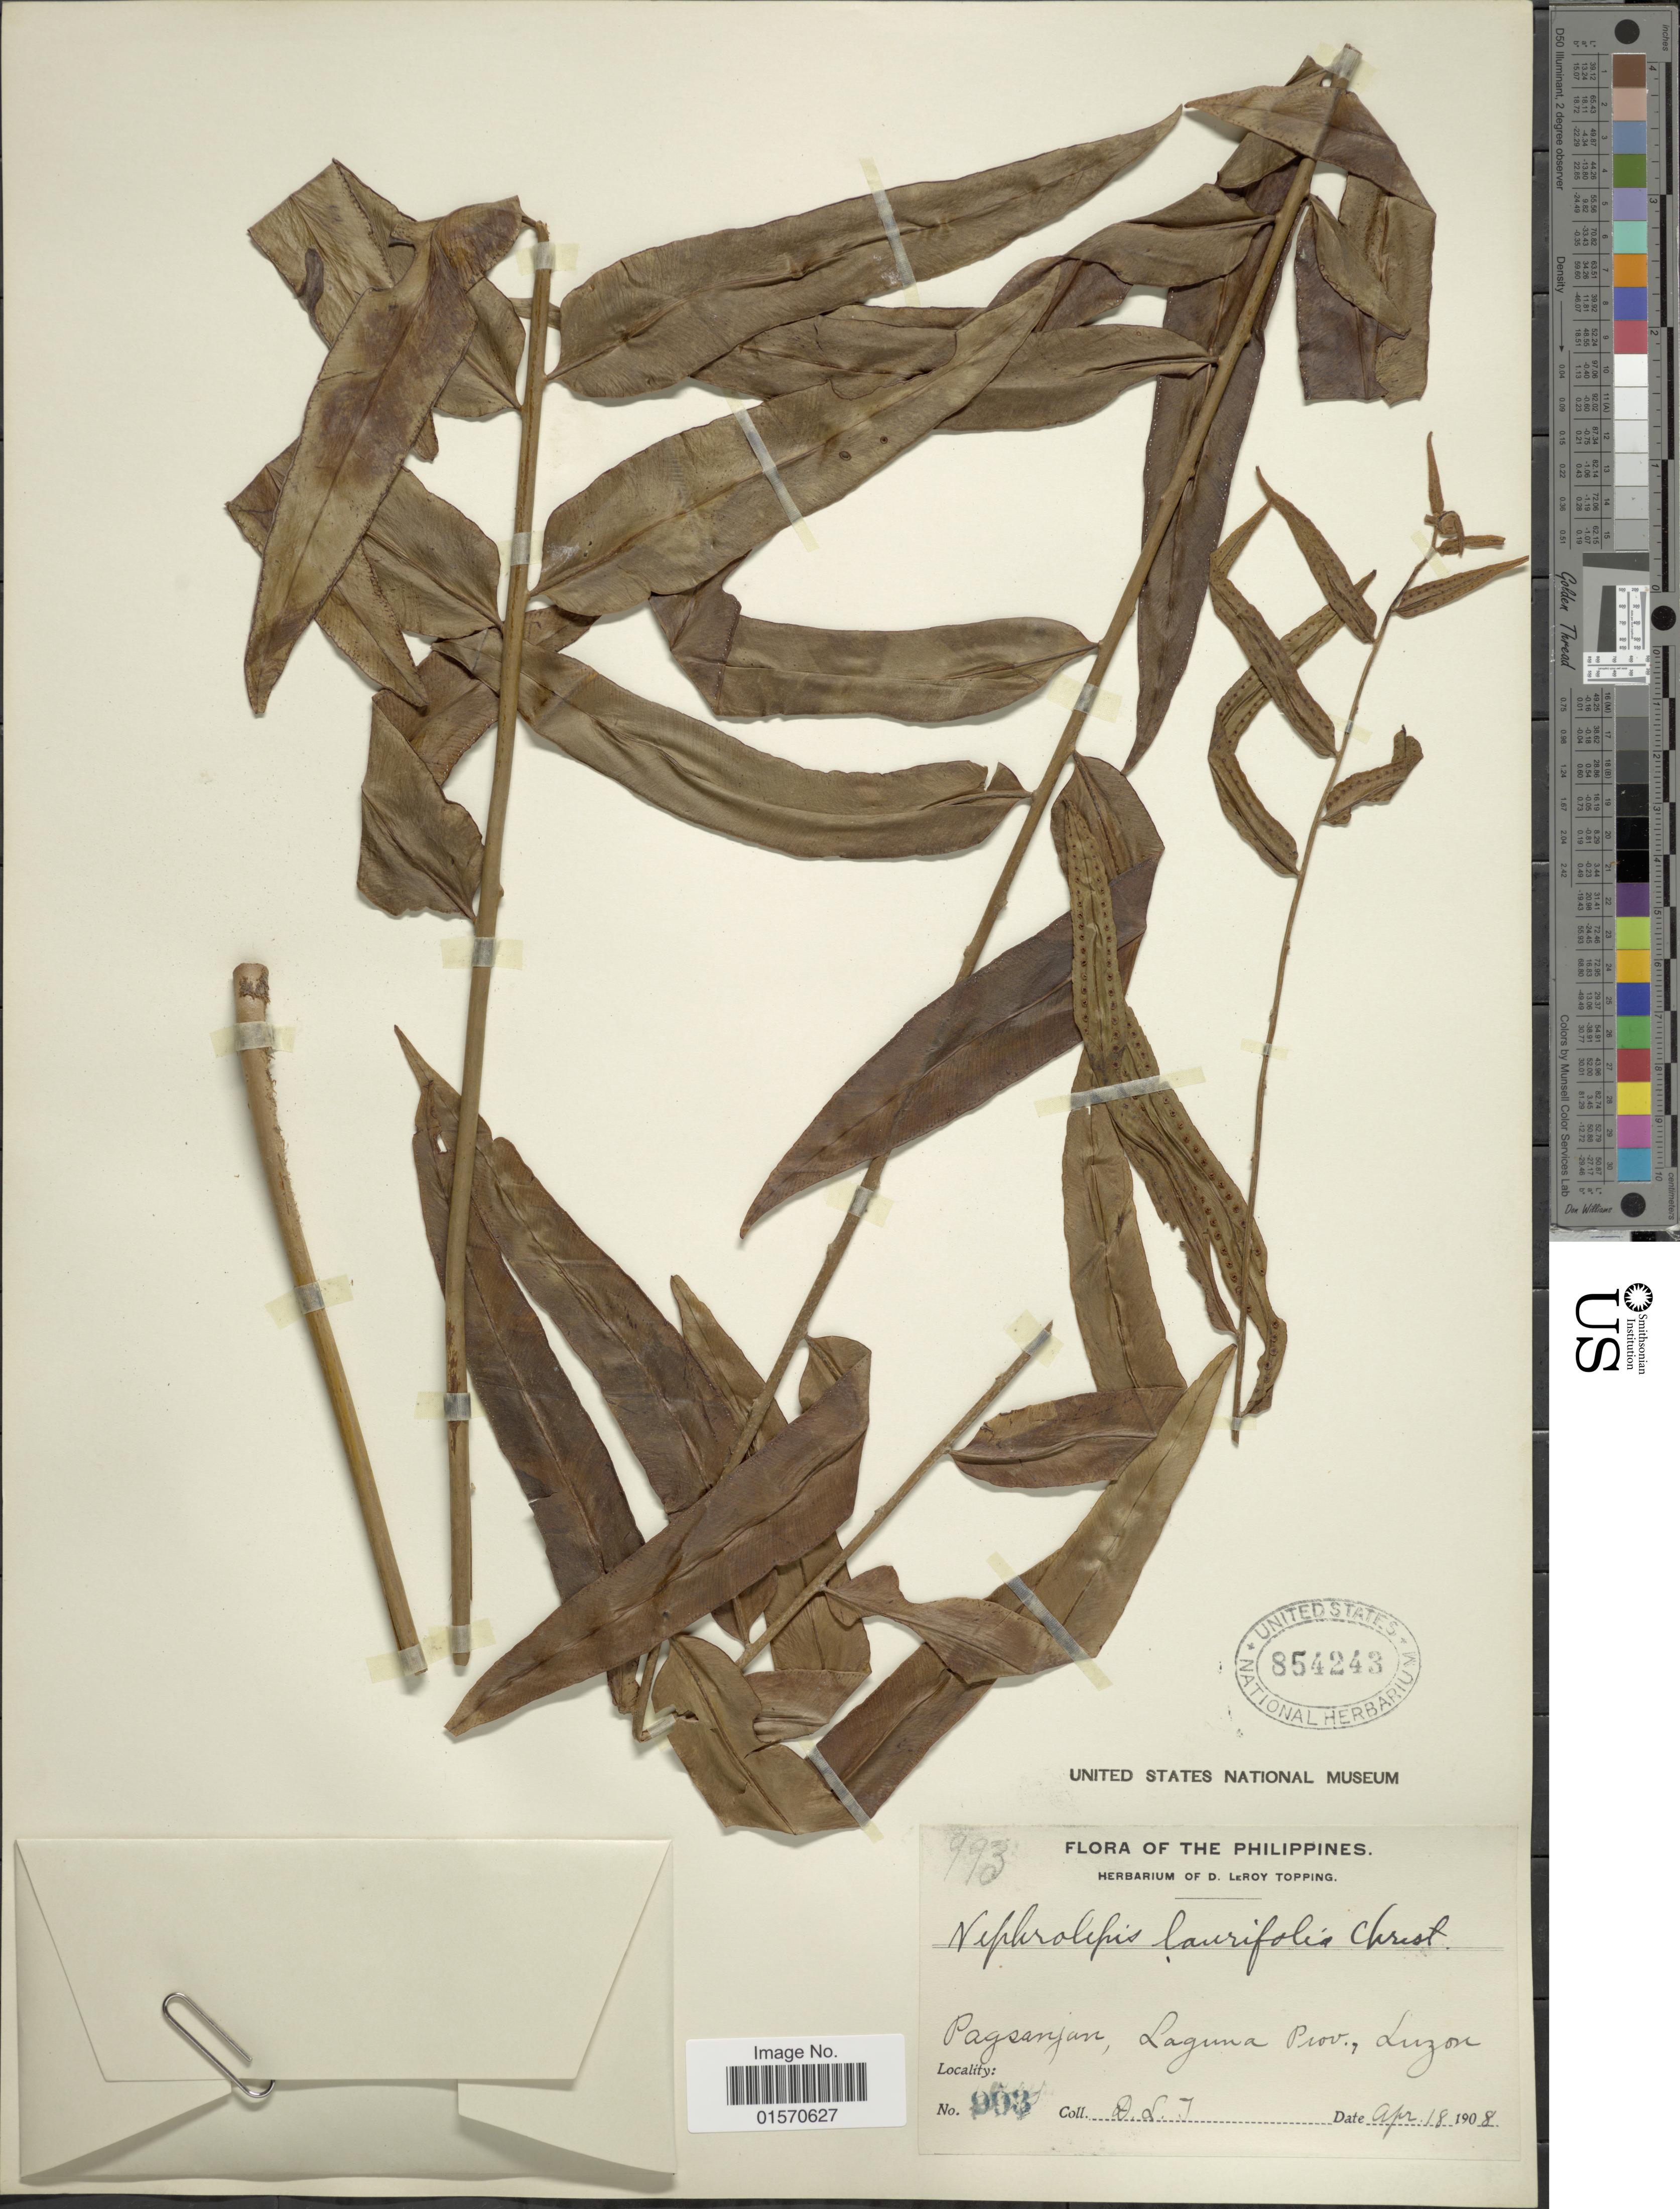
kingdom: Plantae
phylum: Tracheophyta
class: Polypodiopsida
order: Polypodiales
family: Nephrolepidaceae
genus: Nephrolepis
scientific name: Nephrolepis laurifolia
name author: Christ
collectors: D. L. Topping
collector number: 993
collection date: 1908-04-18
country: Philippines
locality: Pagsanjan, Laguna Prov., Luzon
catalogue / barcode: US 854243